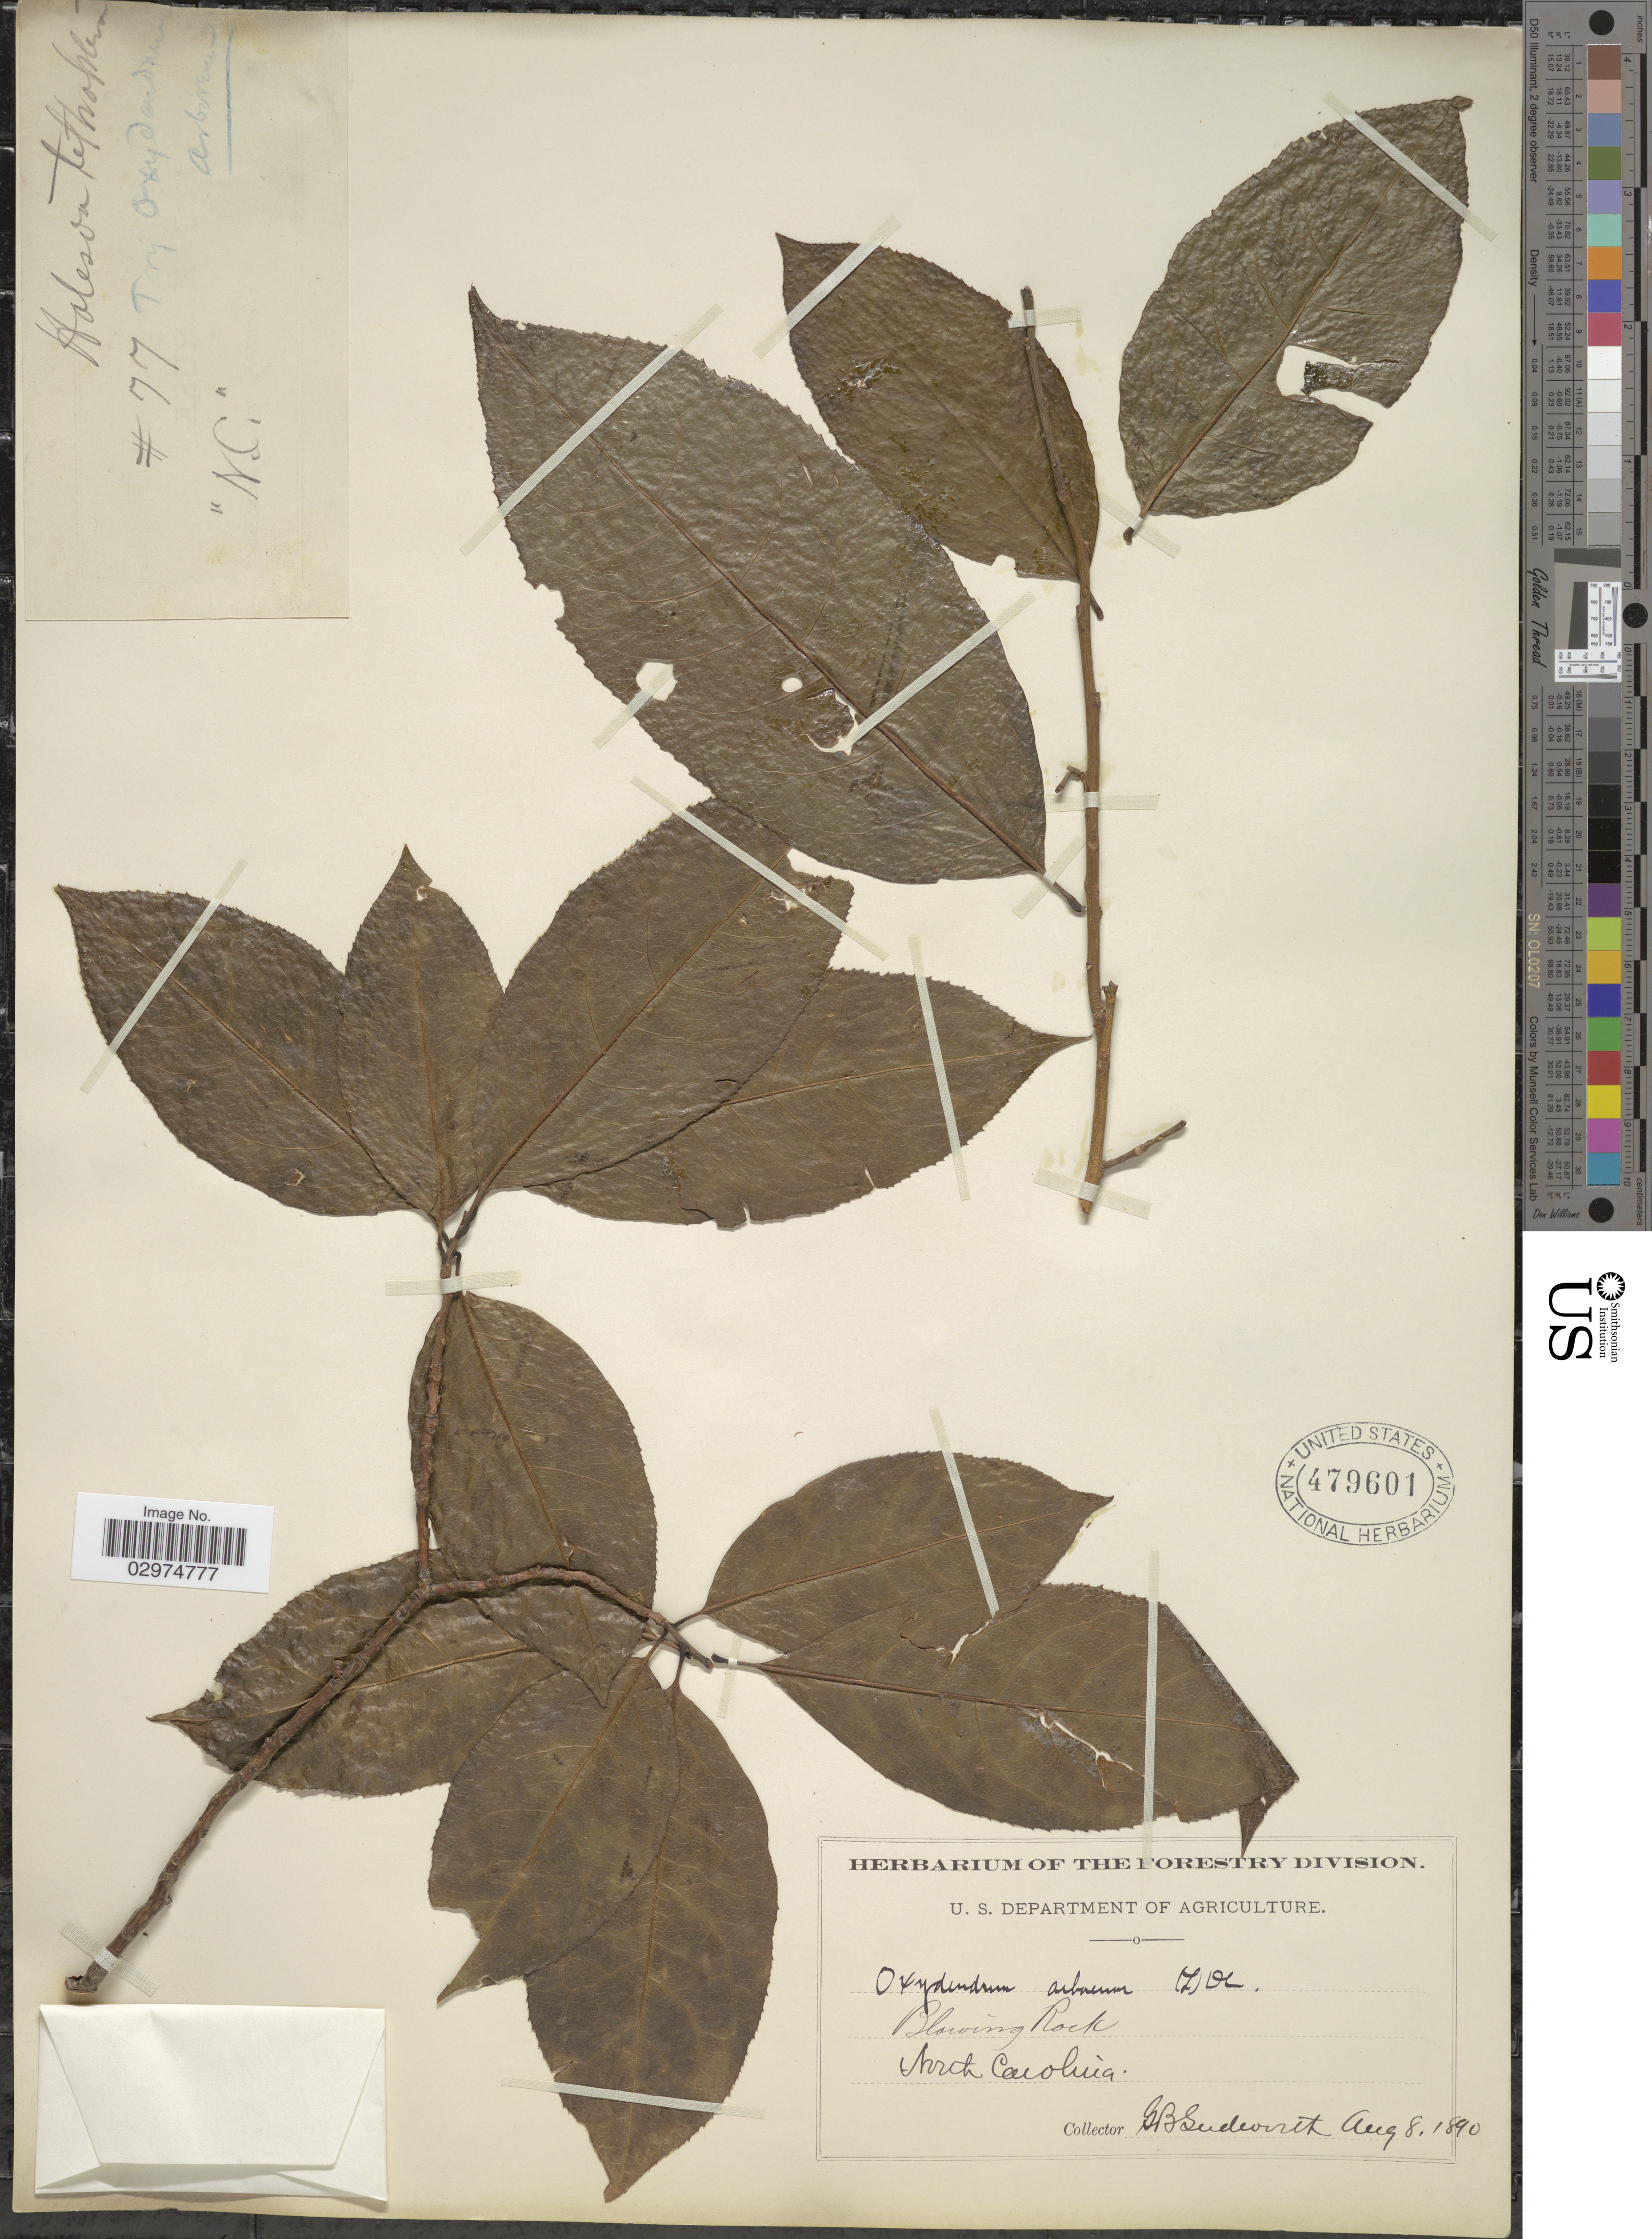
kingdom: Plantae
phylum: Tracheophyta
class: Magnoliopsida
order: Ericales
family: Ericaceae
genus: Oxydendrum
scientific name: Oxydendrum arboreum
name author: (L.) DC.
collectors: G. B. Sudworth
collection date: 1890-08-08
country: United States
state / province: North Carolina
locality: Blowing Rock.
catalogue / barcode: US 479601